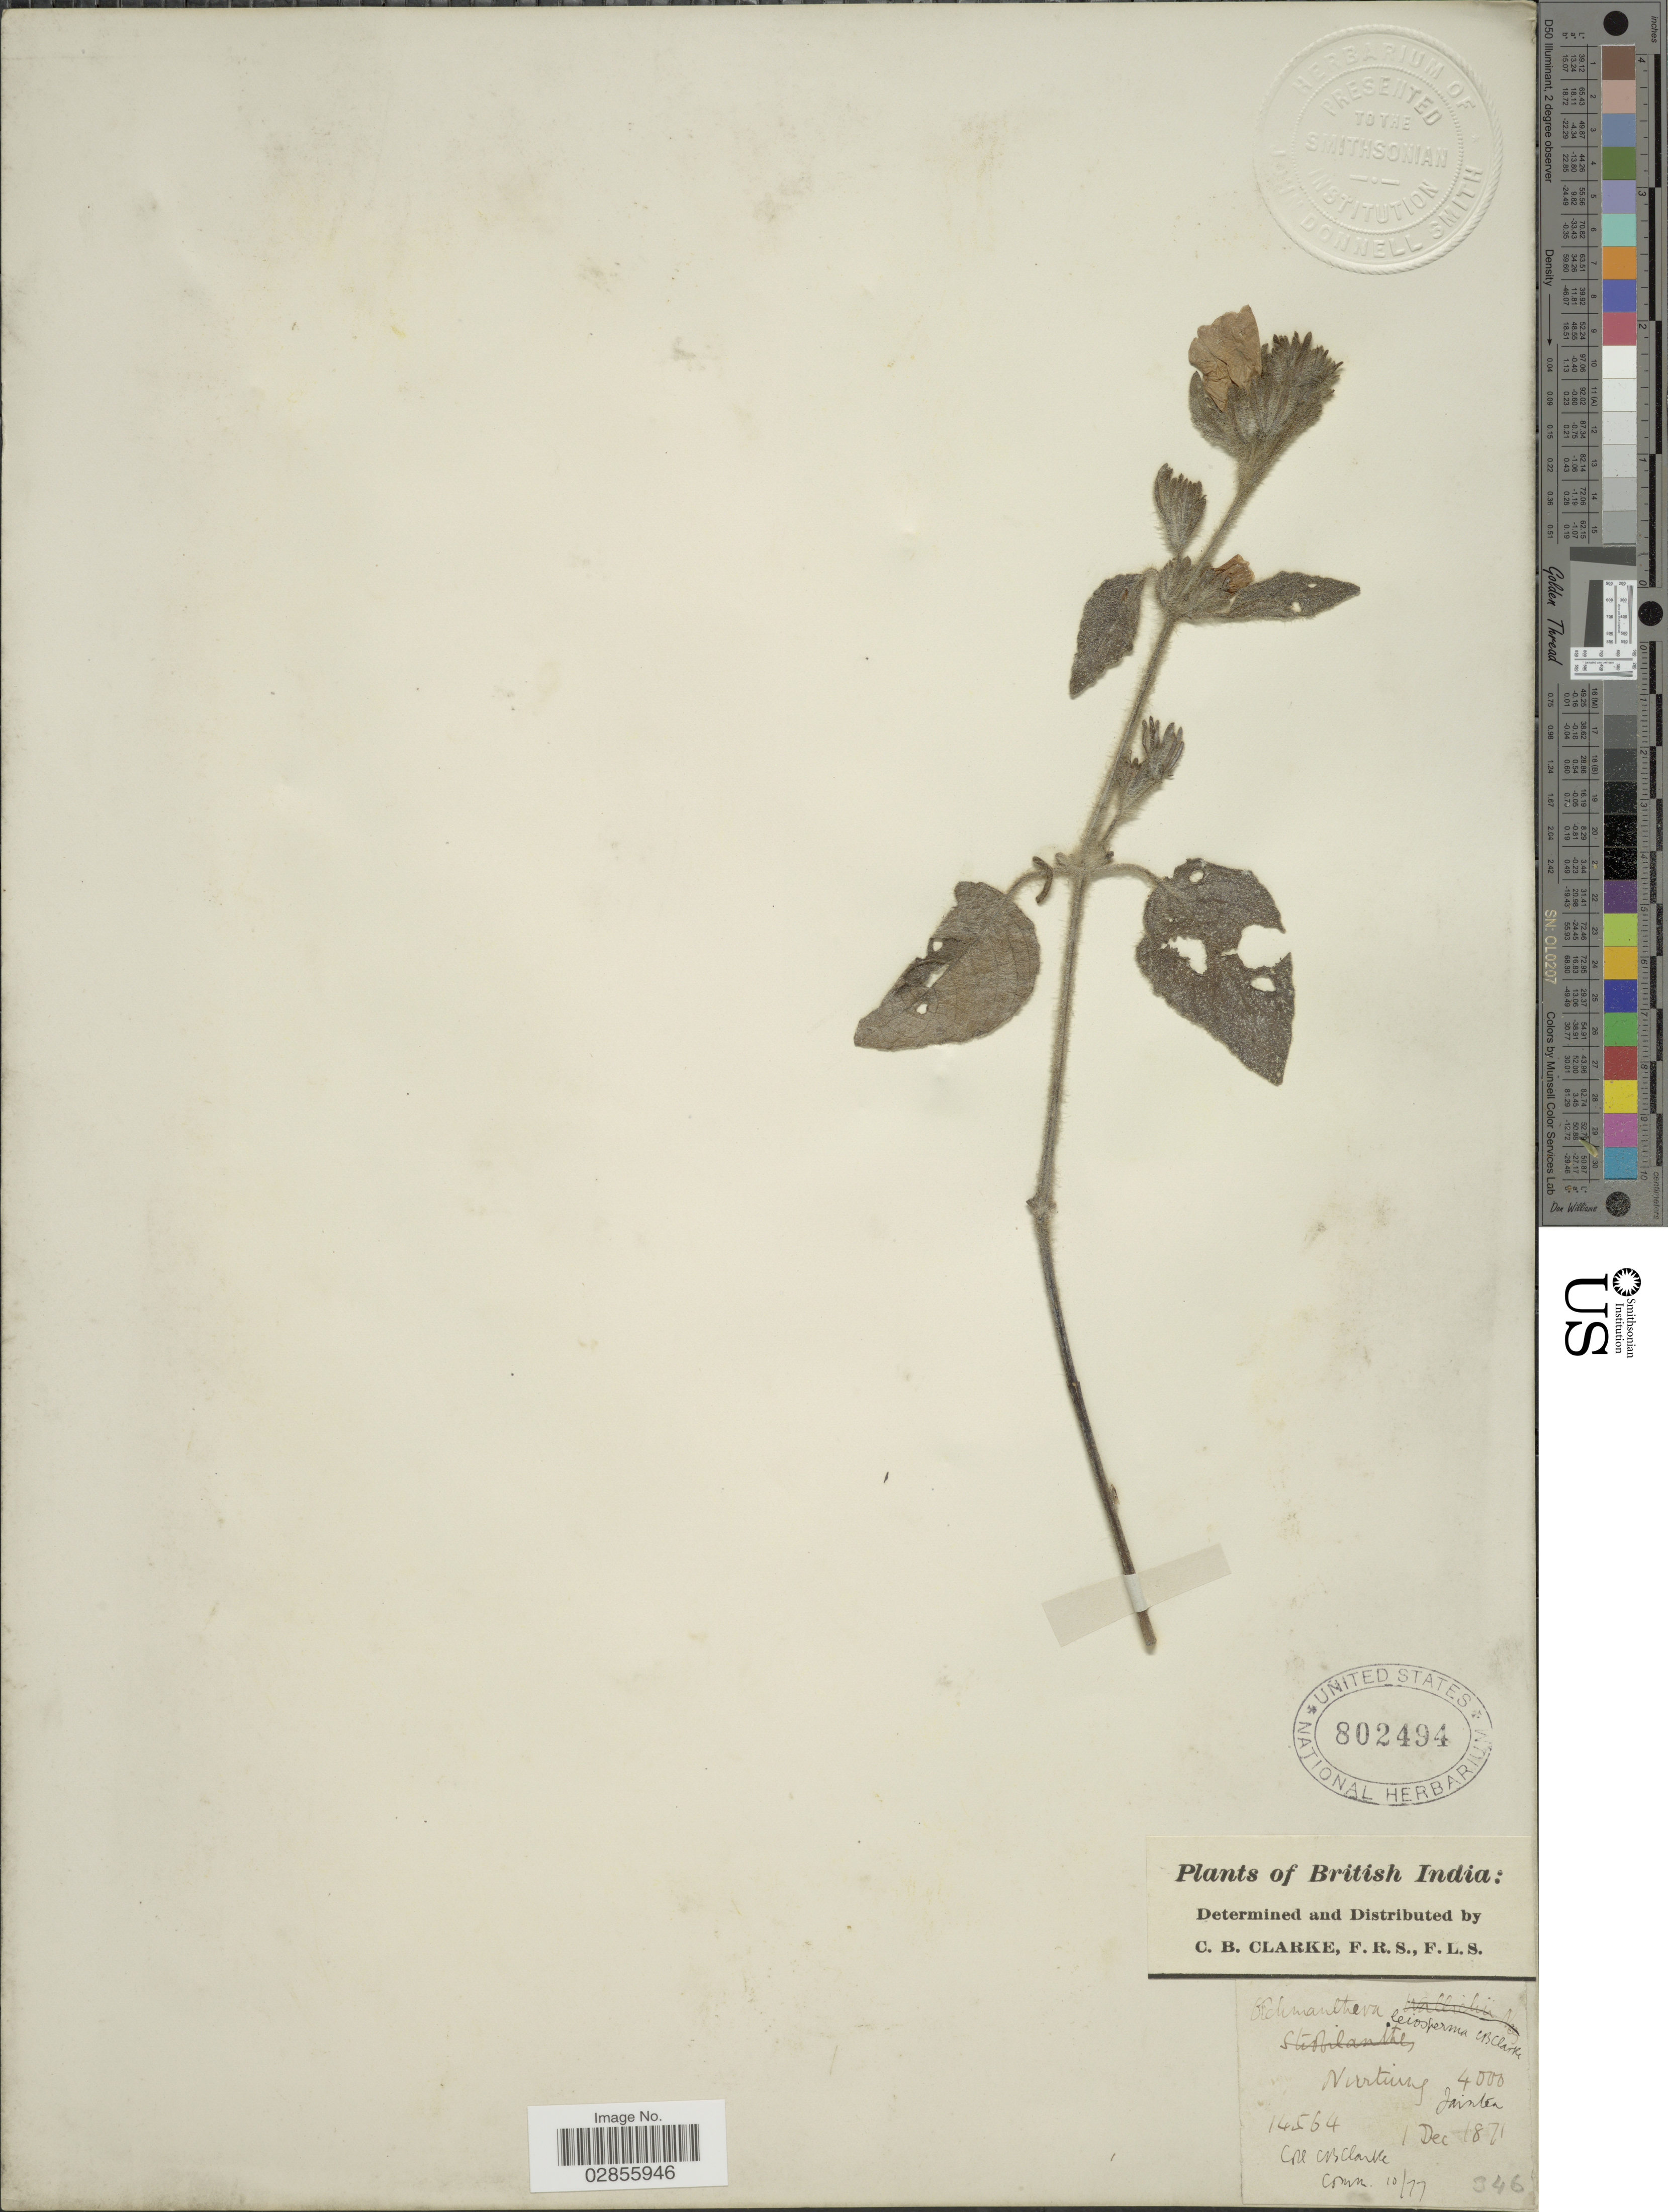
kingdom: Plantae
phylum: Tracheophyta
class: Magnoliopsida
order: Lamiales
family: Acanthaceae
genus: Strobilanthes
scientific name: Strobilanthes tomentosa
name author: (Nees) J.R.I. Wood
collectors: C. B. Clarke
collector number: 14564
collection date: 1871-12-01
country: India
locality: British India. Nurtiung, Jaintea.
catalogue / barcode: US 802494